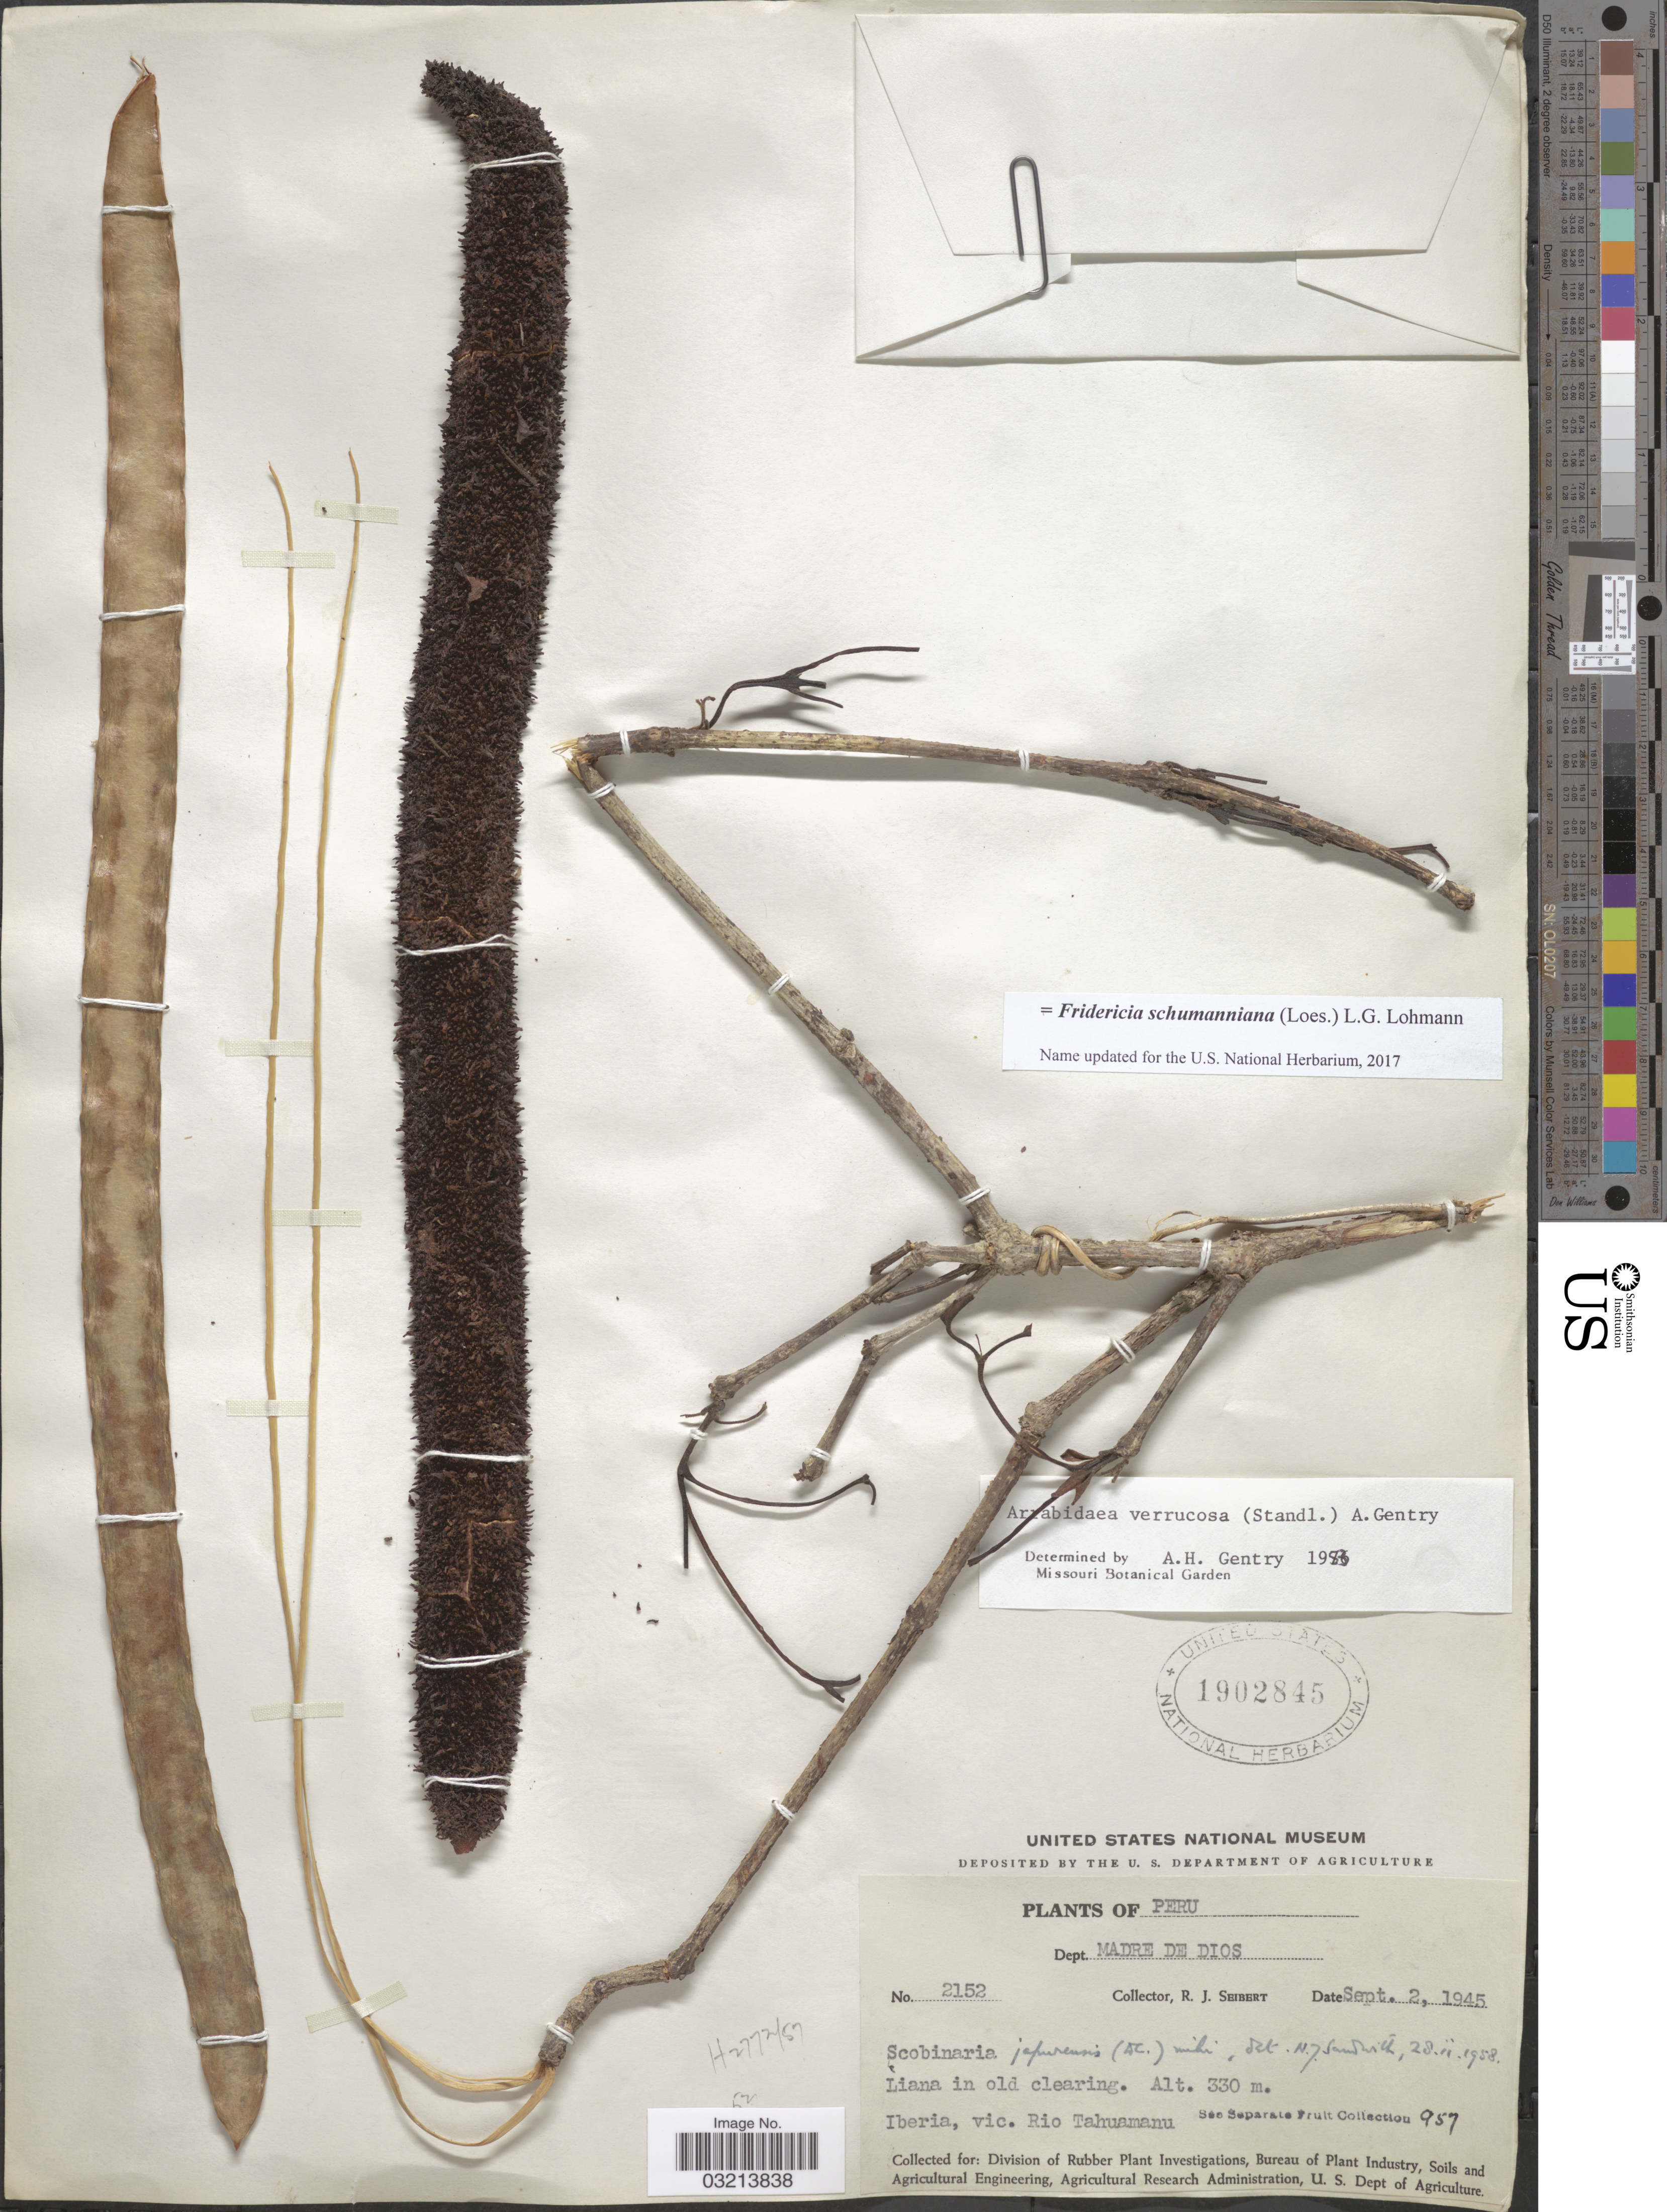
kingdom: Plantae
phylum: Tracheophyta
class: Magnoliopsida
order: Lamiales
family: Bignoniaceae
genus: Fridericia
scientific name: Fridericia schumanniana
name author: (Loes.) L.G. Lohmann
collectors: R. J. Seibert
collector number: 2152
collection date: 1945-09-02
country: Peru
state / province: Madre de Dios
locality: Dept. Madre de Dios. Iberia, vic. Rio Tahuamanu.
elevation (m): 330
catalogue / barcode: US 1902845